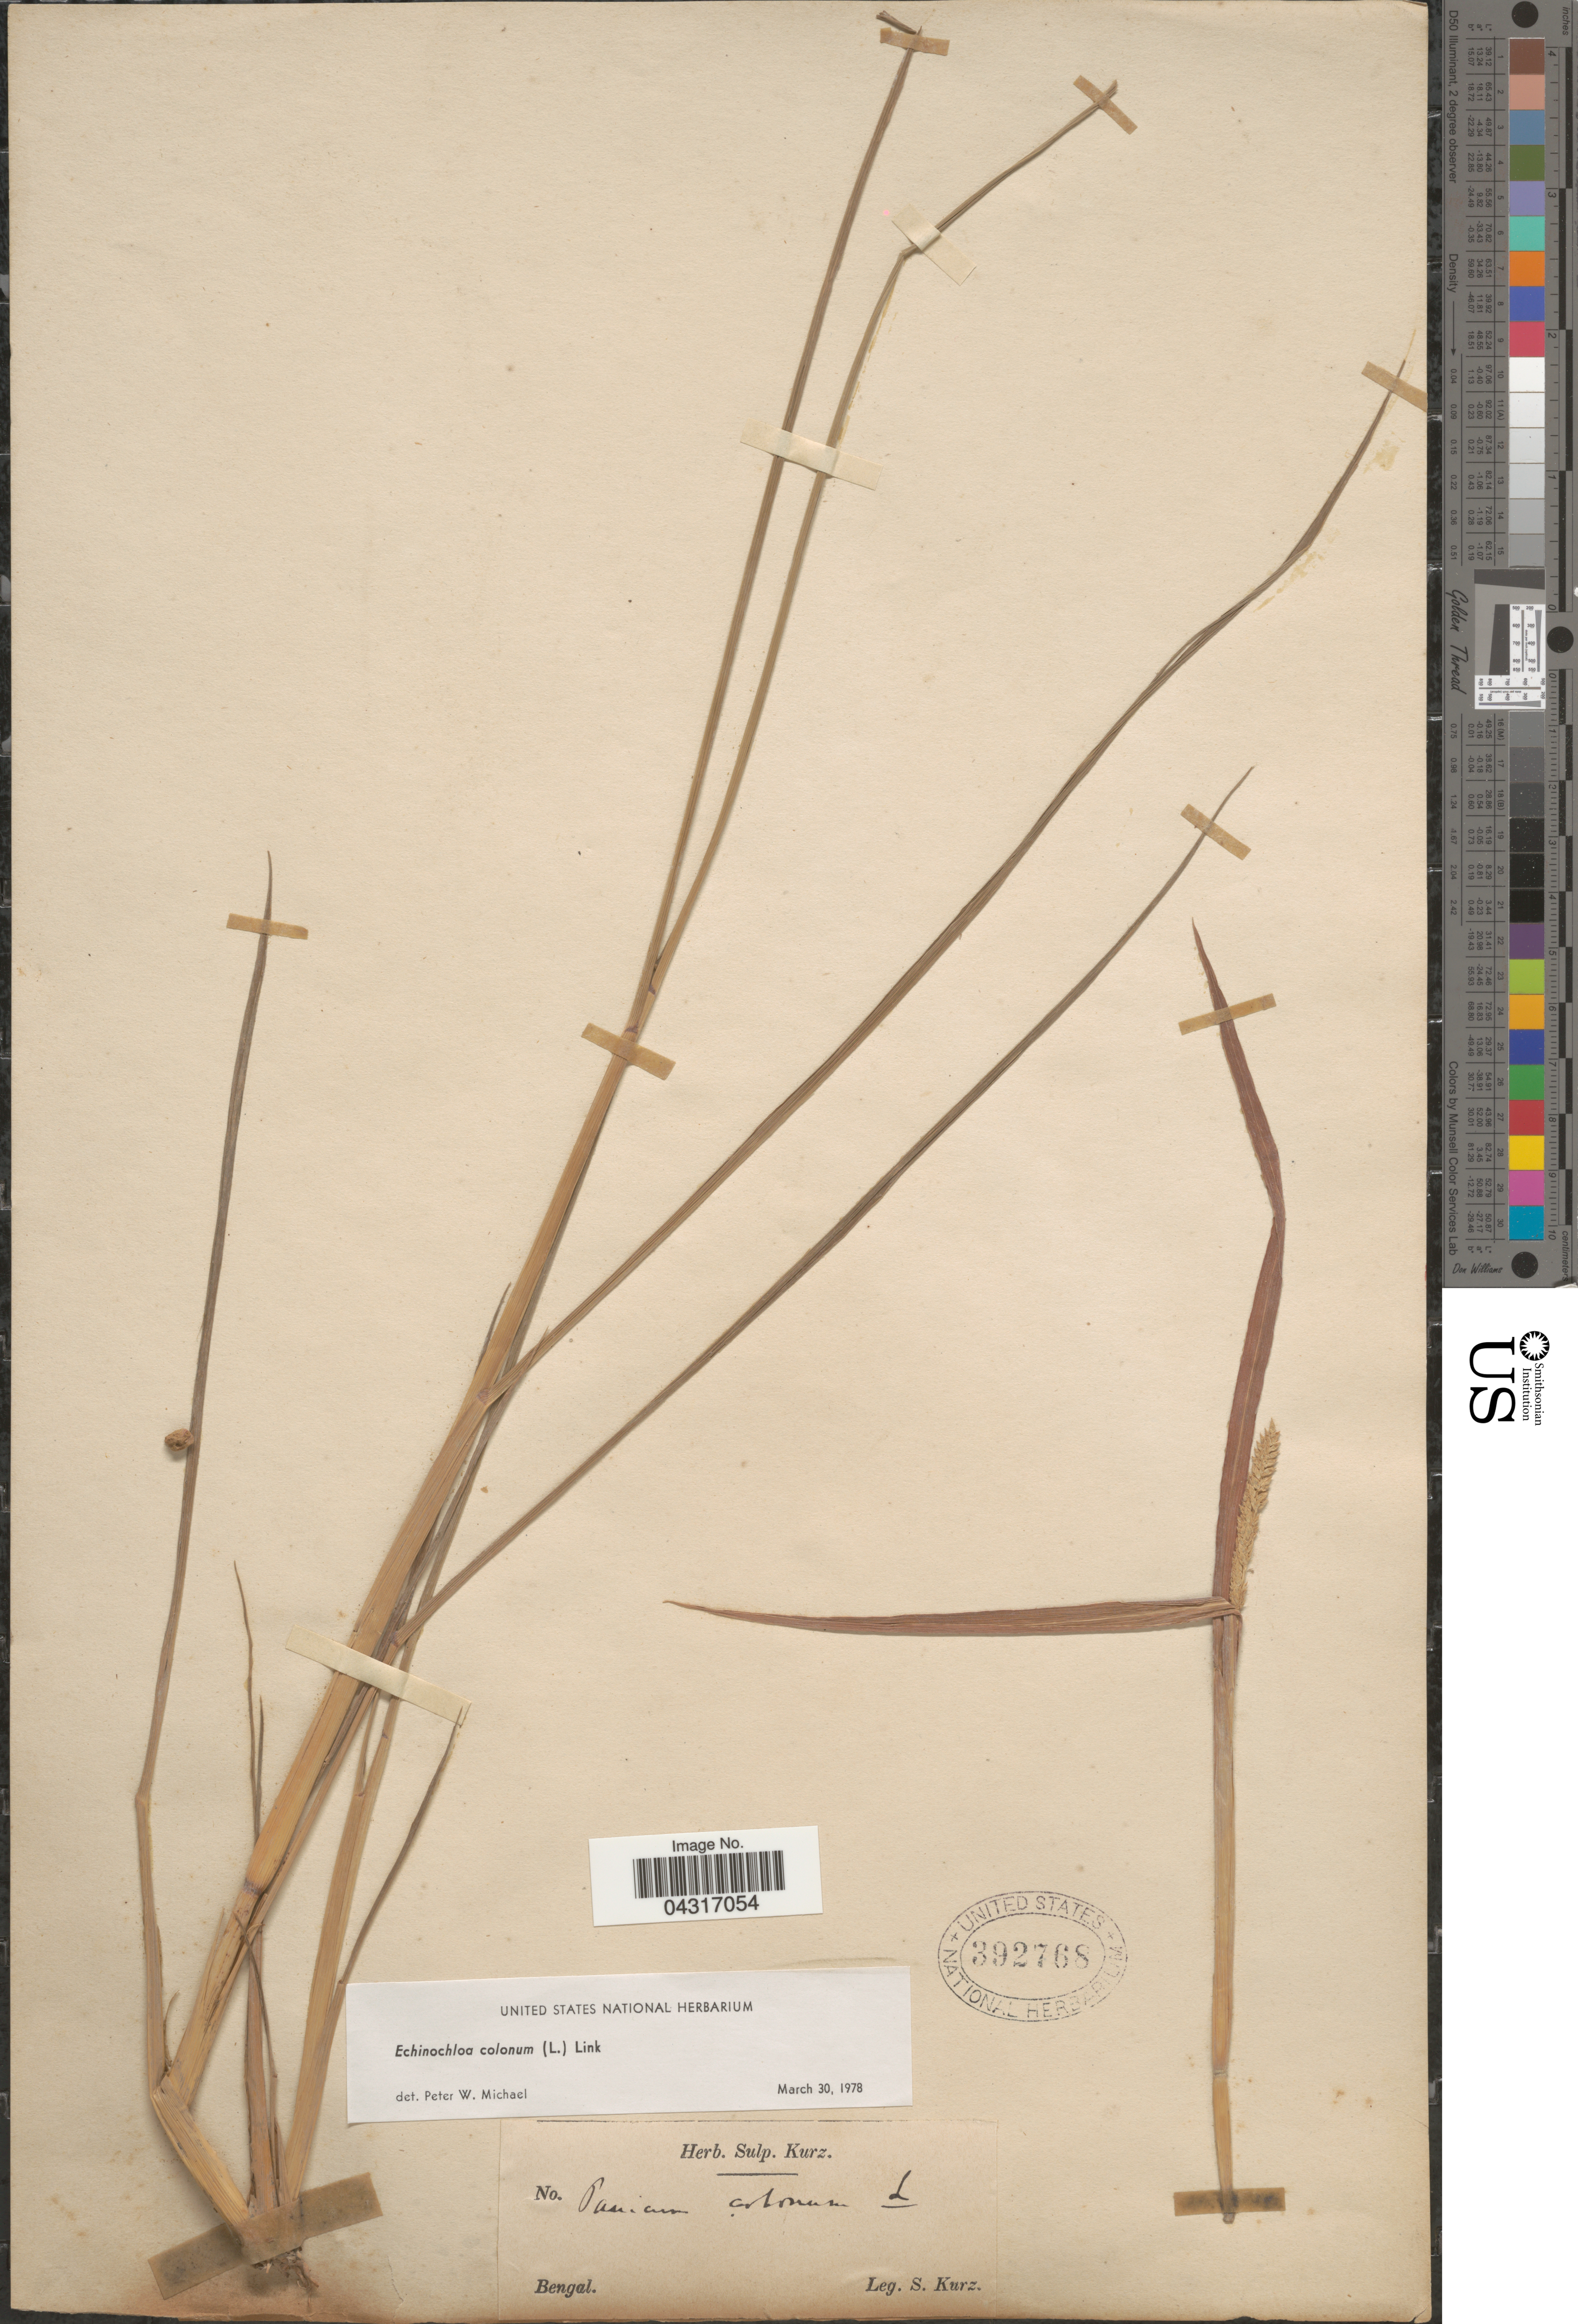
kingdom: Plantae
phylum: Tracheophyta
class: Liliopsida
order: Poales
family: Poaceae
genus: Echinochloa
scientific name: Echinochloa colona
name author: (L.) Link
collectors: S. Kurz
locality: Bengal.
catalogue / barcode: US 392768